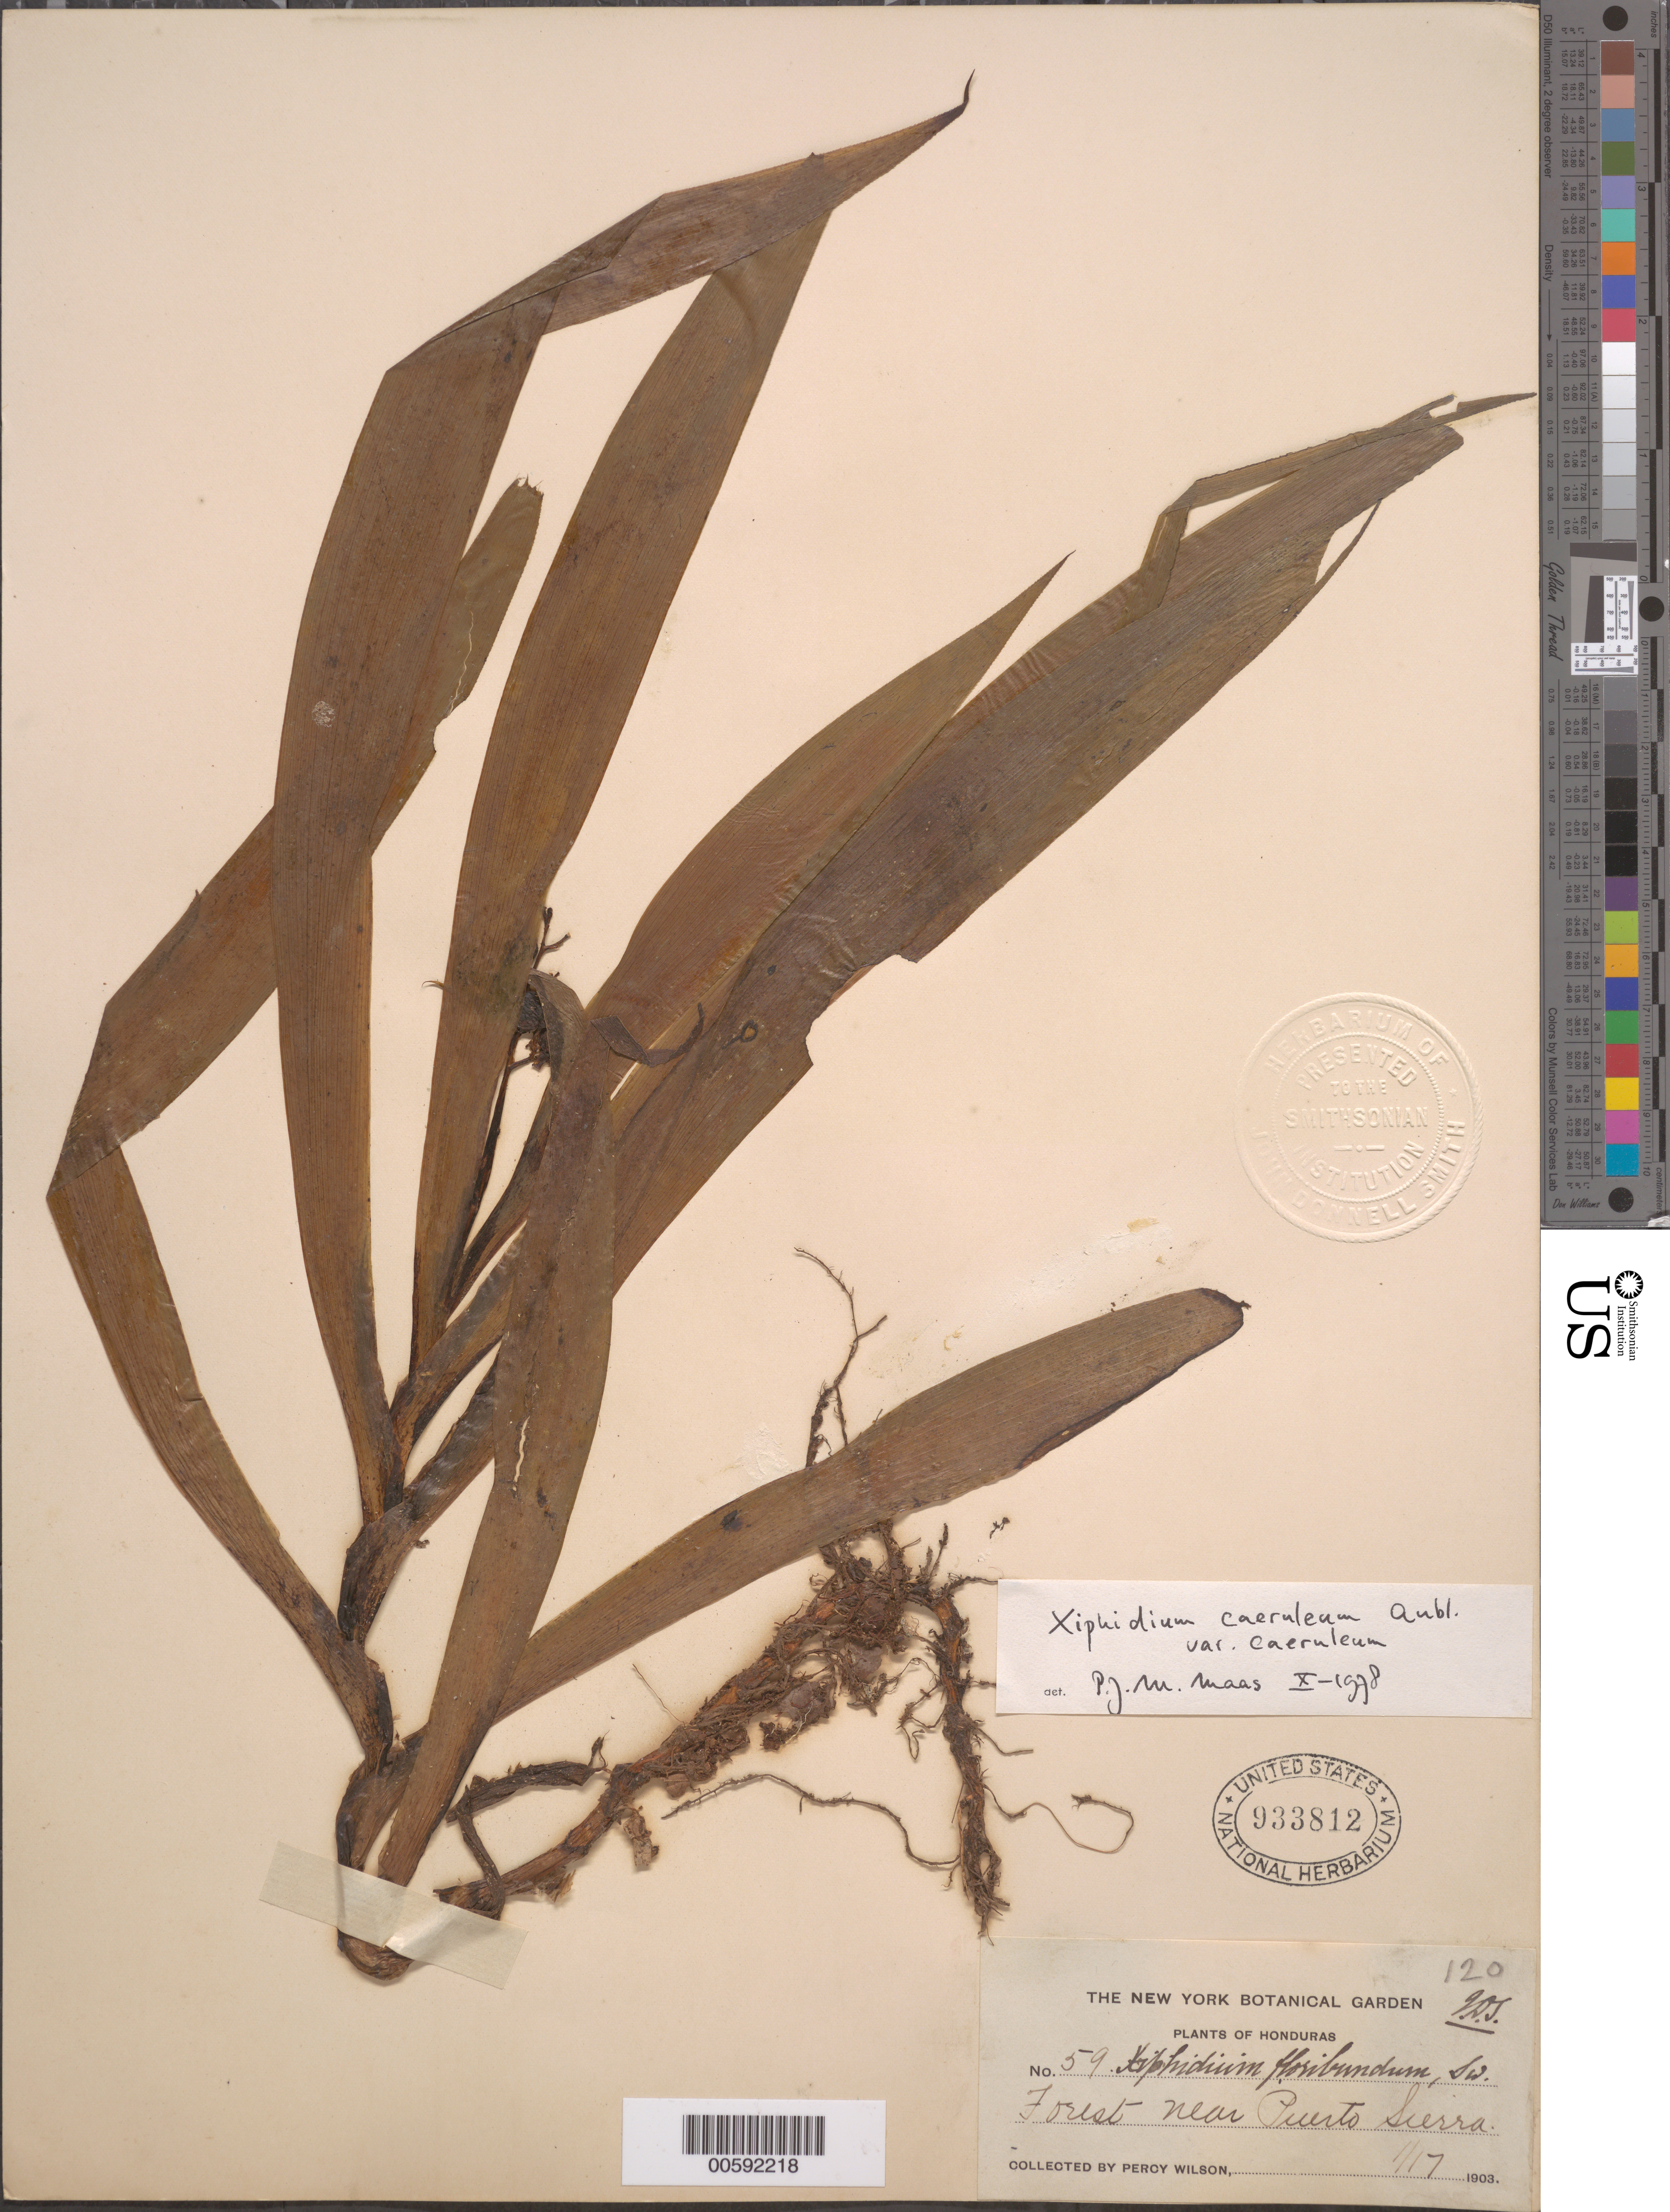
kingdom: Plantae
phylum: Tracheophyta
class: Liliopsida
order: Commelinales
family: Haemodoraceae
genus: Xiphidium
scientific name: Xiphidium caeruleum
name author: Aubl.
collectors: P. Wilson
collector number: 59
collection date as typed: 17 Jan 1903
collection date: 1903-01-17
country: Honduras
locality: Near Puerto Sierra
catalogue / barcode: US 933812